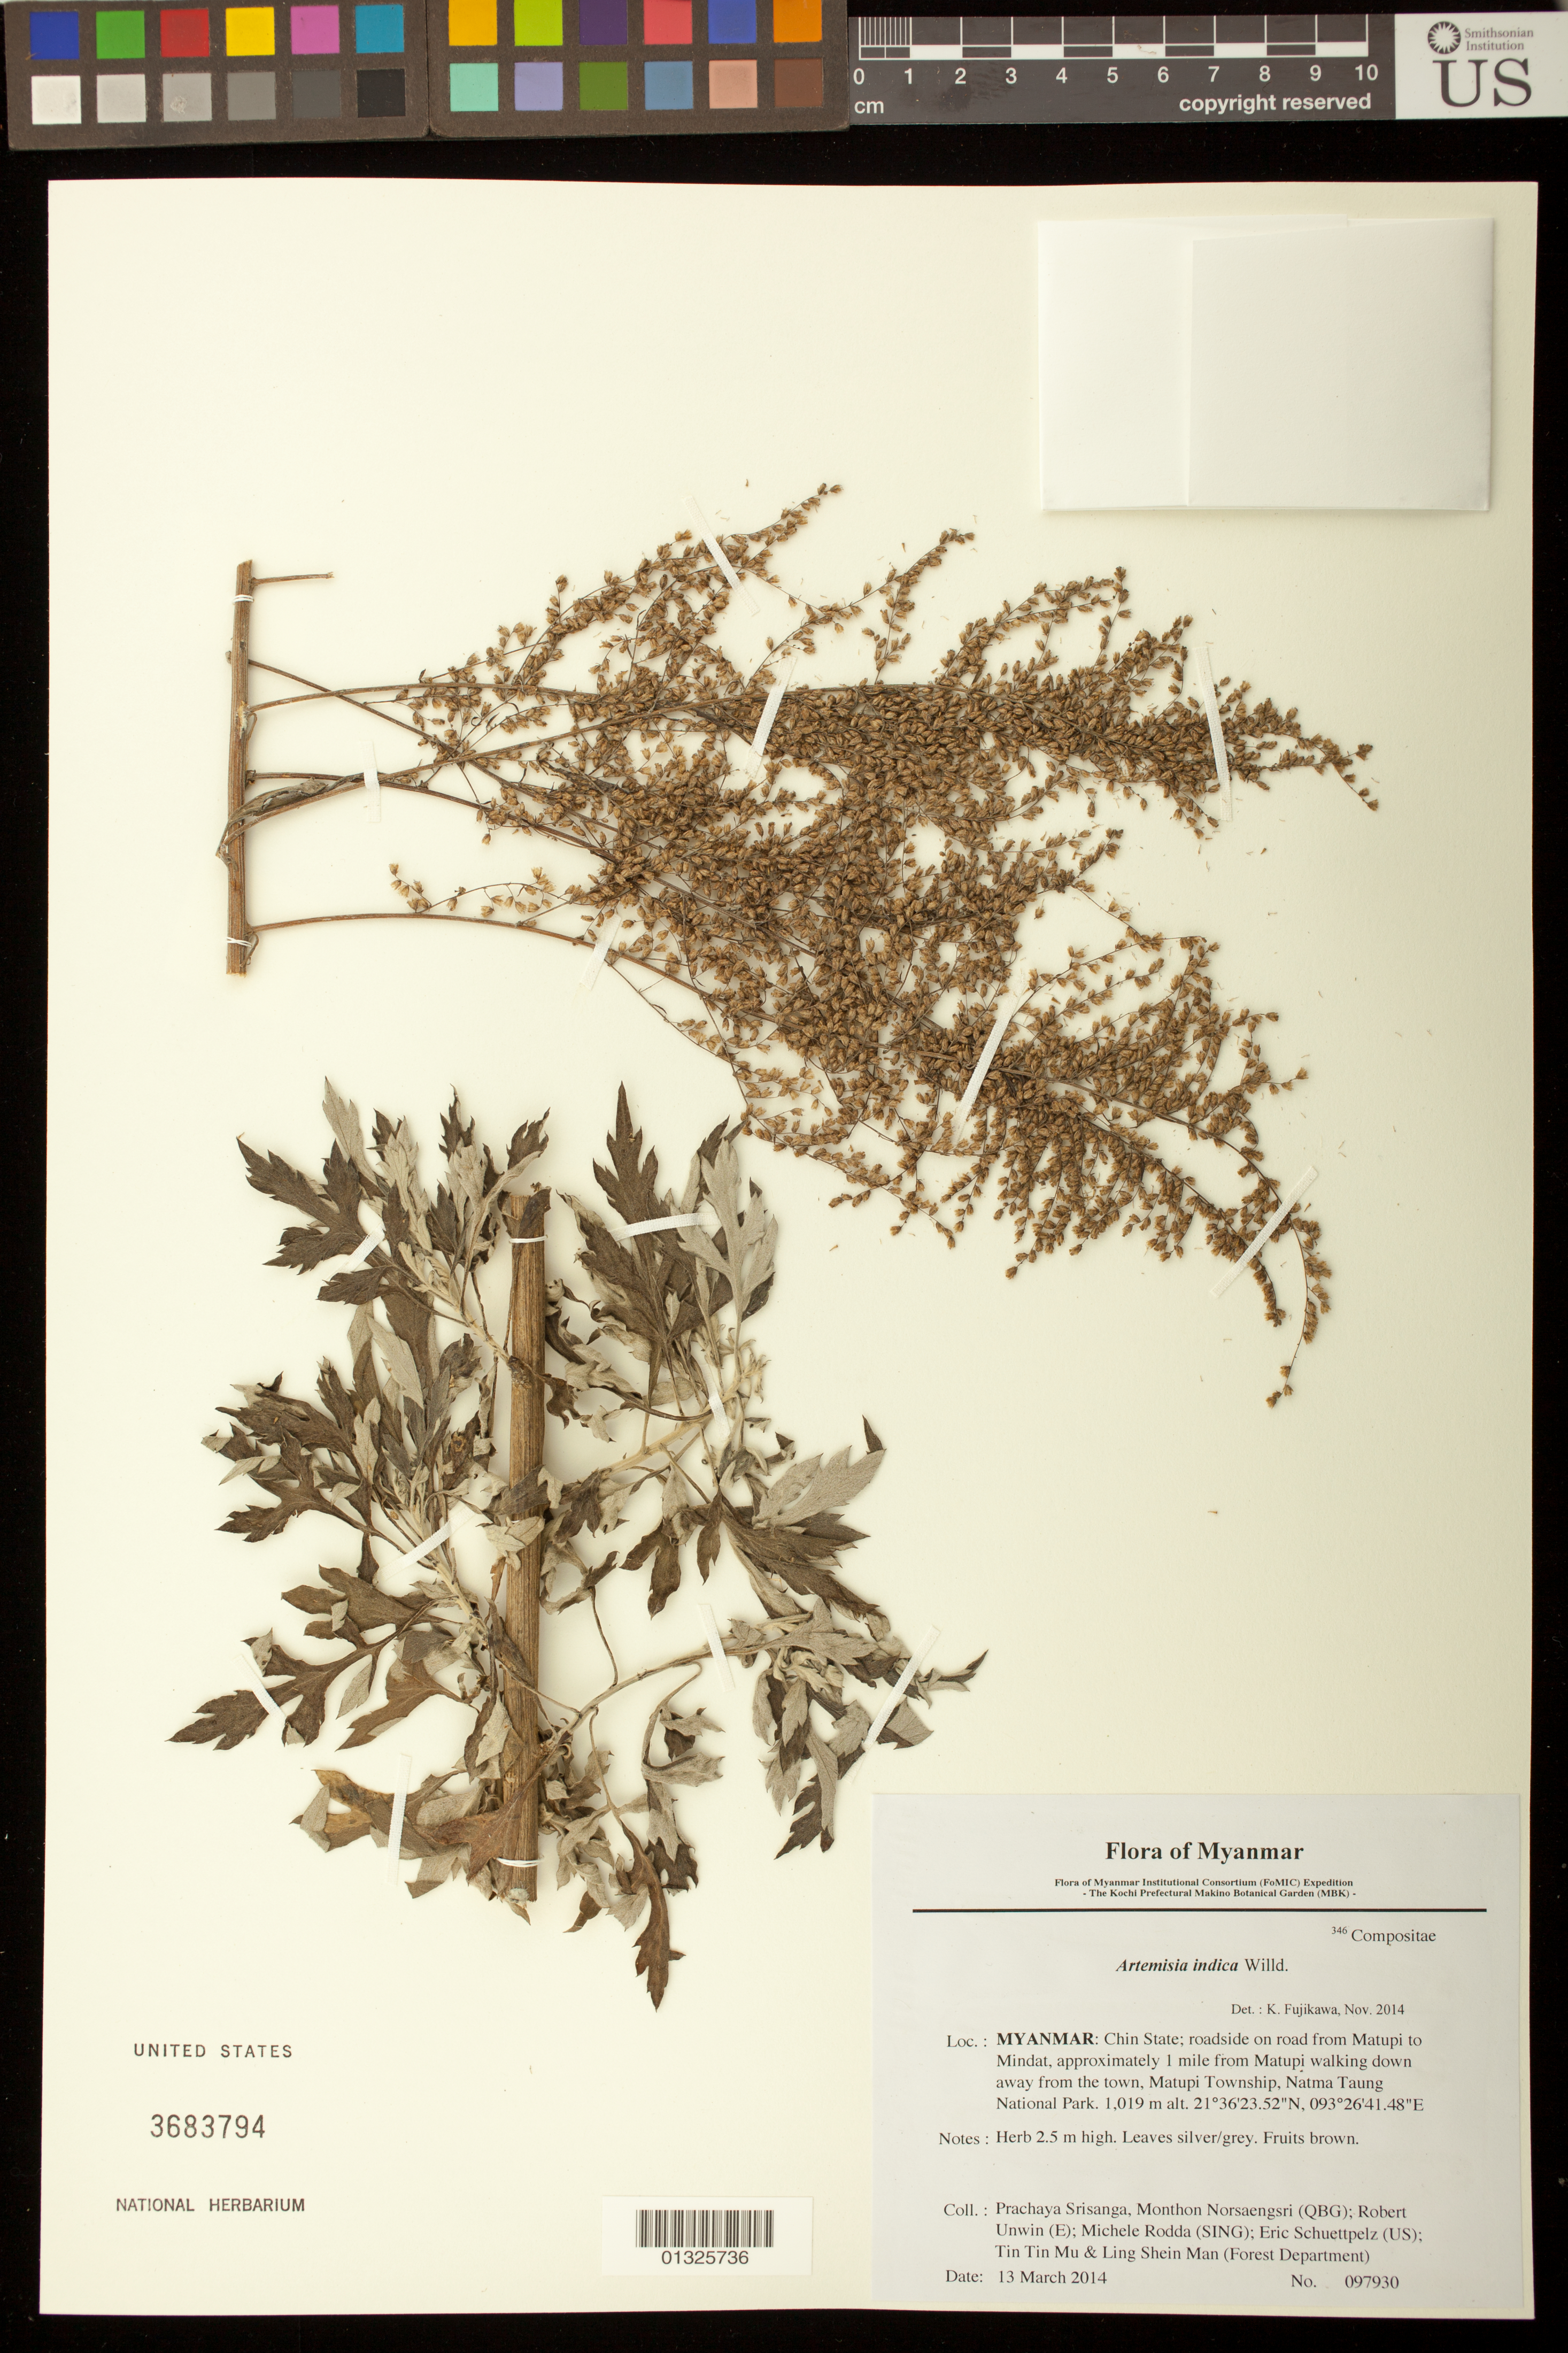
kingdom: Plantae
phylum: Tracheophyta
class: Magnoliopsida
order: Asterales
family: Asteraceae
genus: Artemisia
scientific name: Artemisia indica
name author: Willd.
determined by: Fujikawa, Kazumi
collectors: P. Srisanga, M. Norsaengsri, R. Unwin, M. Rodda, E. Schuettpelz, Tin Tin Mu & Ling Shein Man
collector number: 97930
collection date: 2014-03-13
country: Myanmar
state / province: Chin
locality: Roadside on road from Matupi to Mindat, approximately 1 mile from Matupi walking down away from the town, Matupi Township, Natma Taung National Park.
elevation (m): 1019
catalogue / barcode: US 3683794